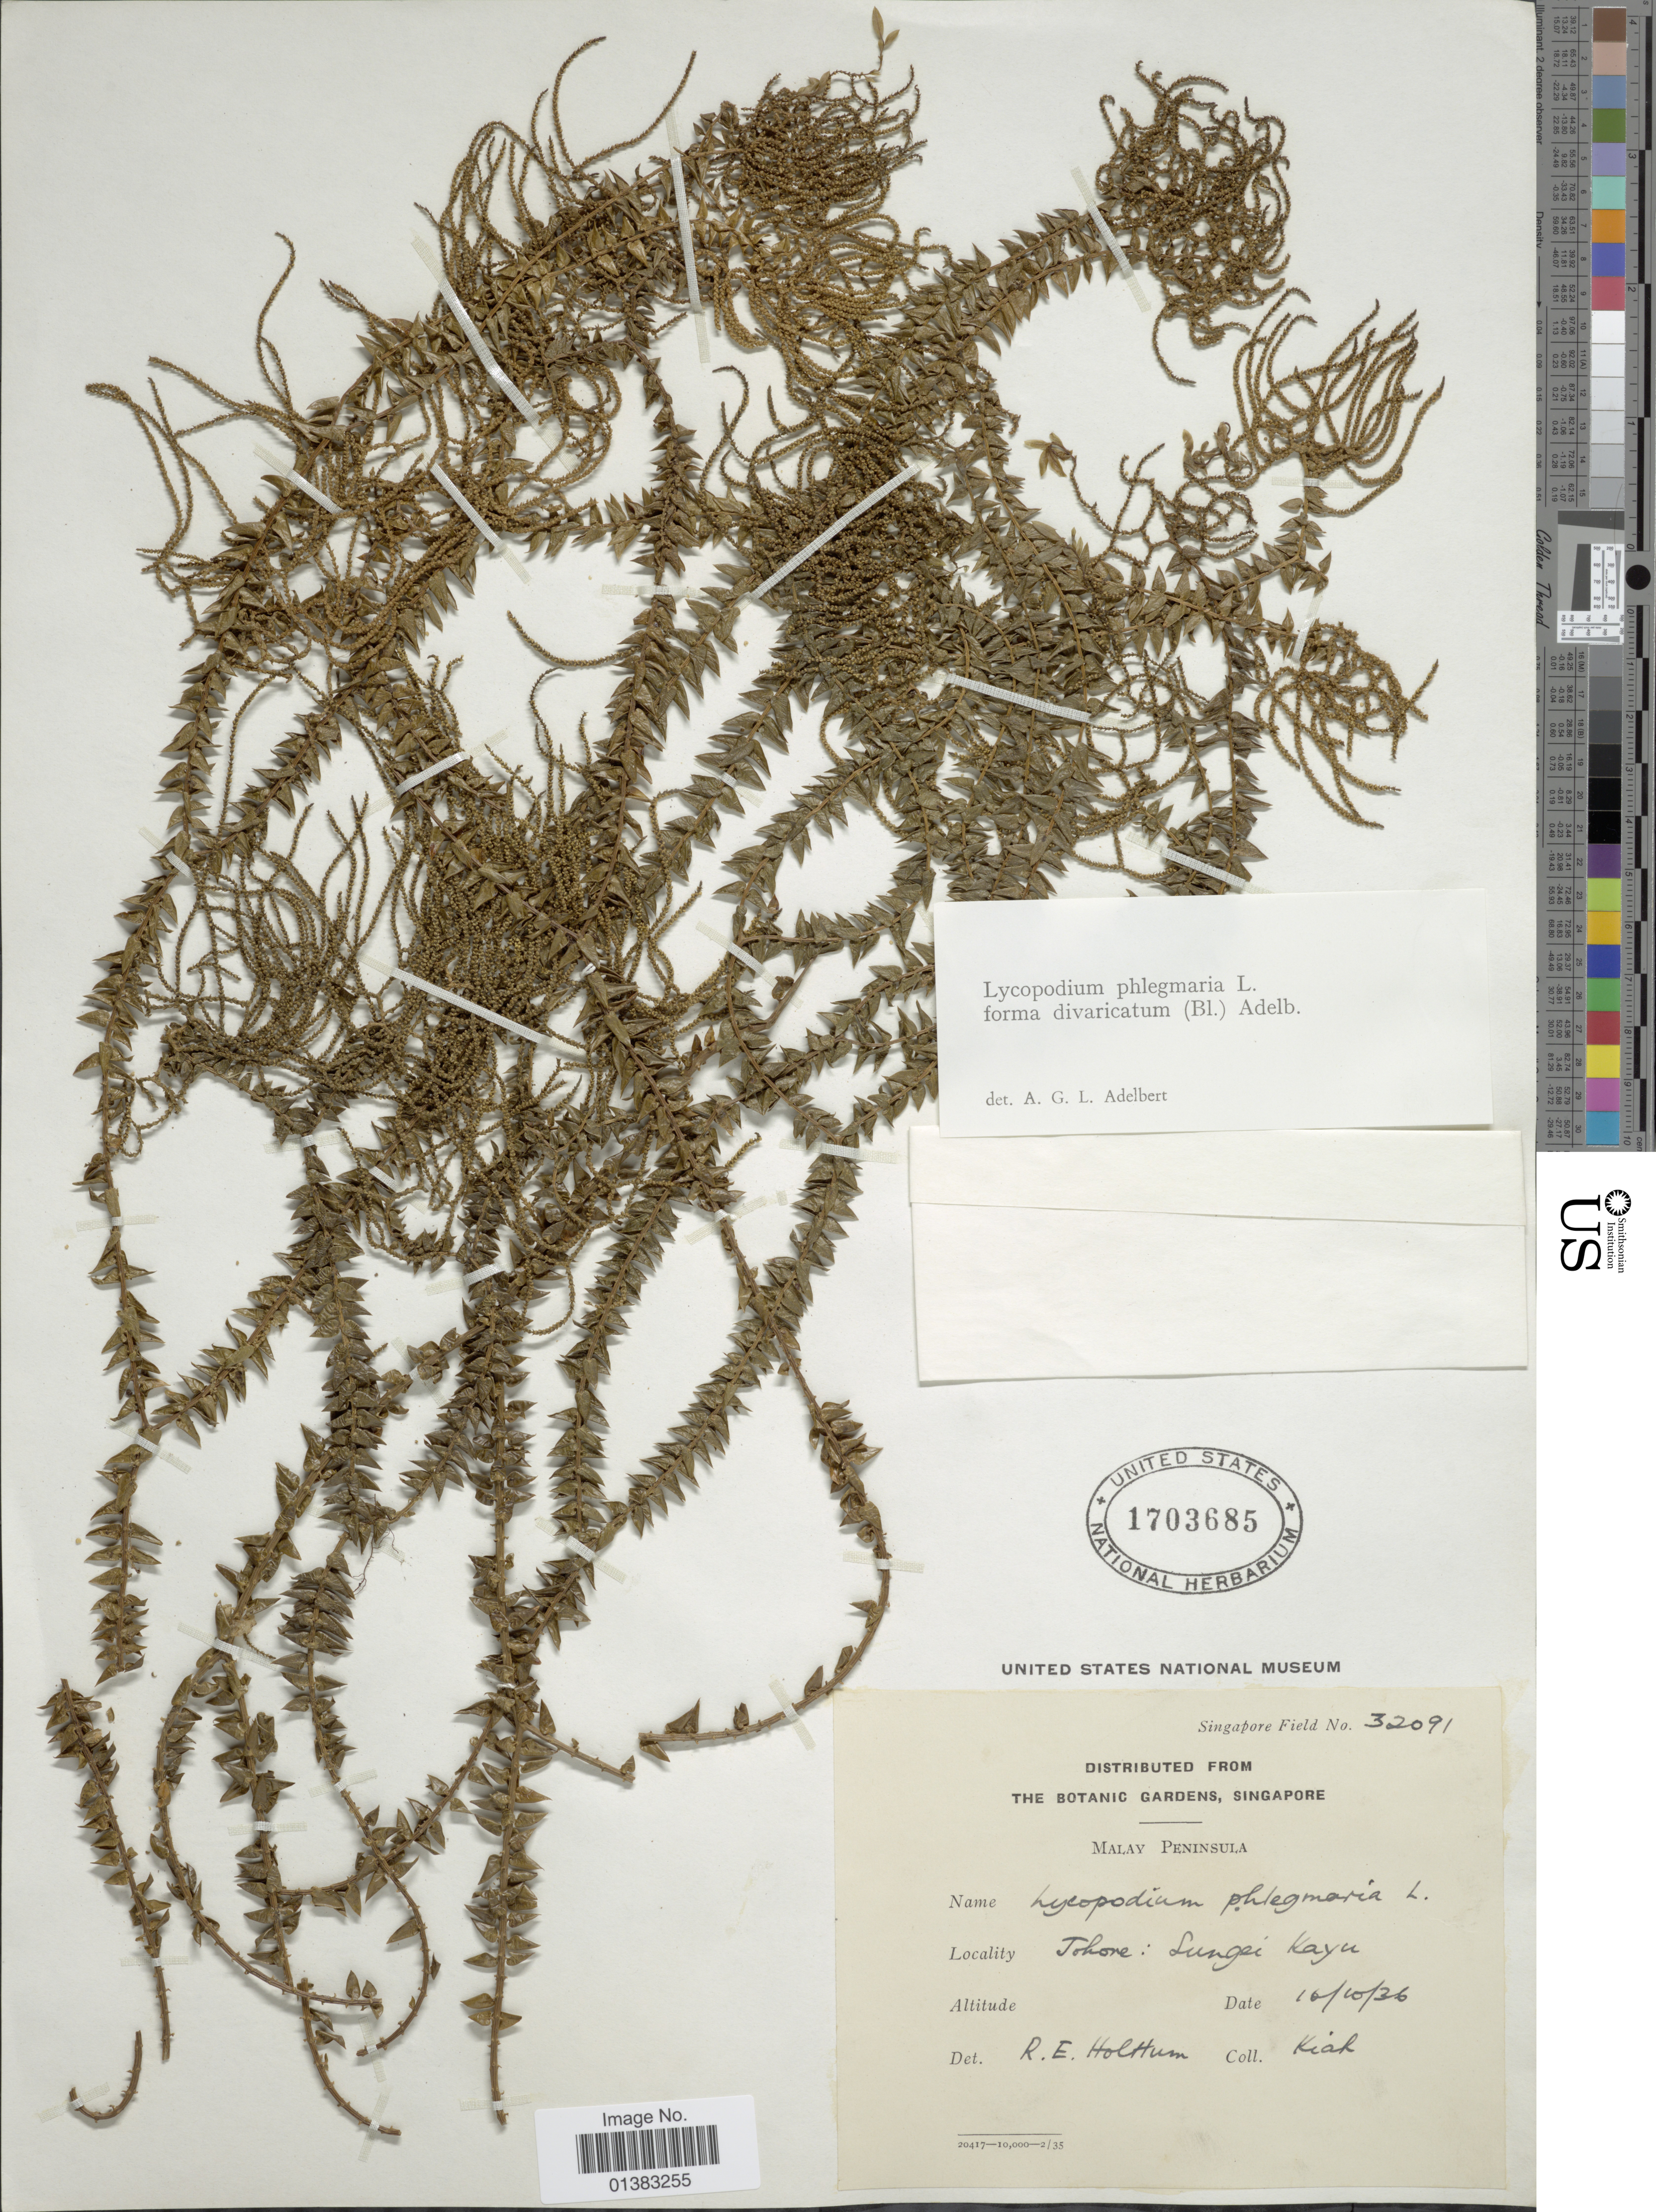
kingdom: Plantae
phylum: Tracheophyta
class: Lycopodiopsida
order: Lycopodiales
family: Lycopodiaceae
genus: Phlegmariurus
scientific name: Phlegmariurus phlegmaria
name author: (L.) Holub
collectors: -. Kiah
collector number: Singapore Field 32091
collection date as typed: Transcribed d/m/y: 10/10/36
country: Malaysia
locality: Malay Peninsula. Tohore: Sungei Kayu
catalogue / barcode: US 1703685